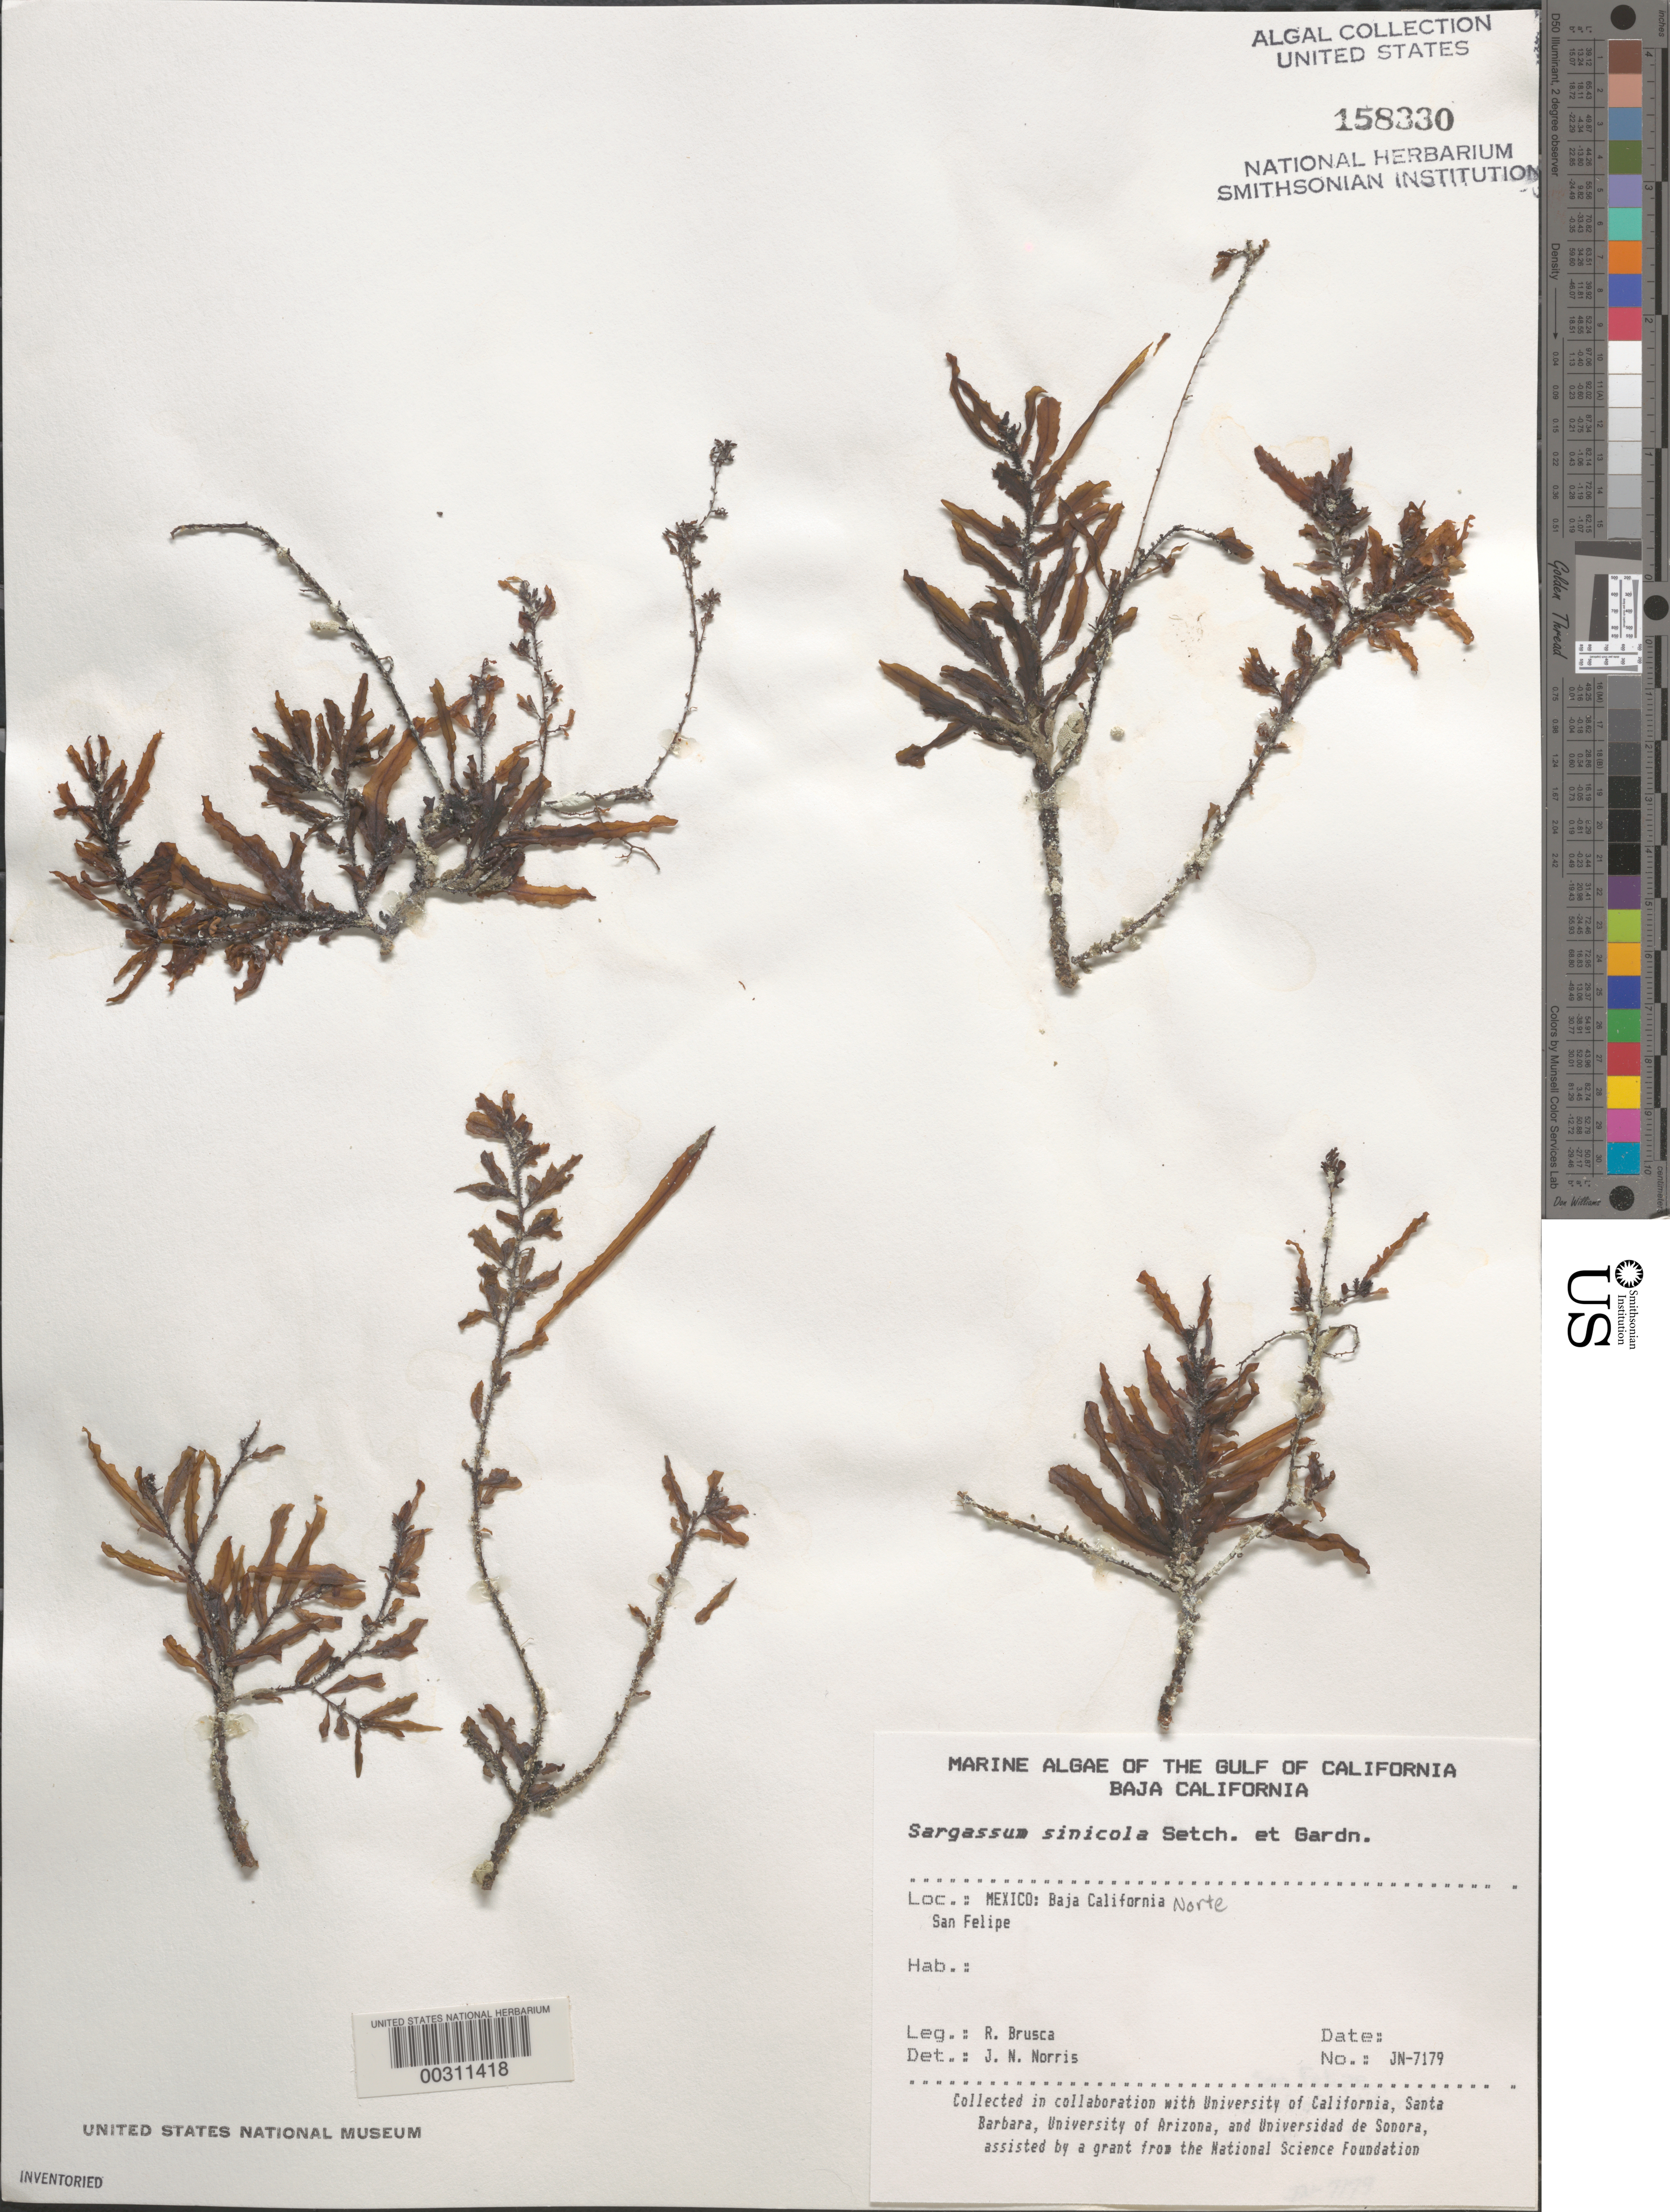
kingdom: Chromista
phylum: Ochrophyta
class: Phaeophyceae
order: Fucales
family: Sargassaceae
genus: Sargassum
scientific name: Sargassum sinicola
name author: Setchell & N.L. Gardner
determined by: Norris, James N.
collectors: R. Brusca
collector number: JN-7179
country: Mexico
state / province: Baja California Norte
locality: San Felipe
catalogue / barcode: US 158330